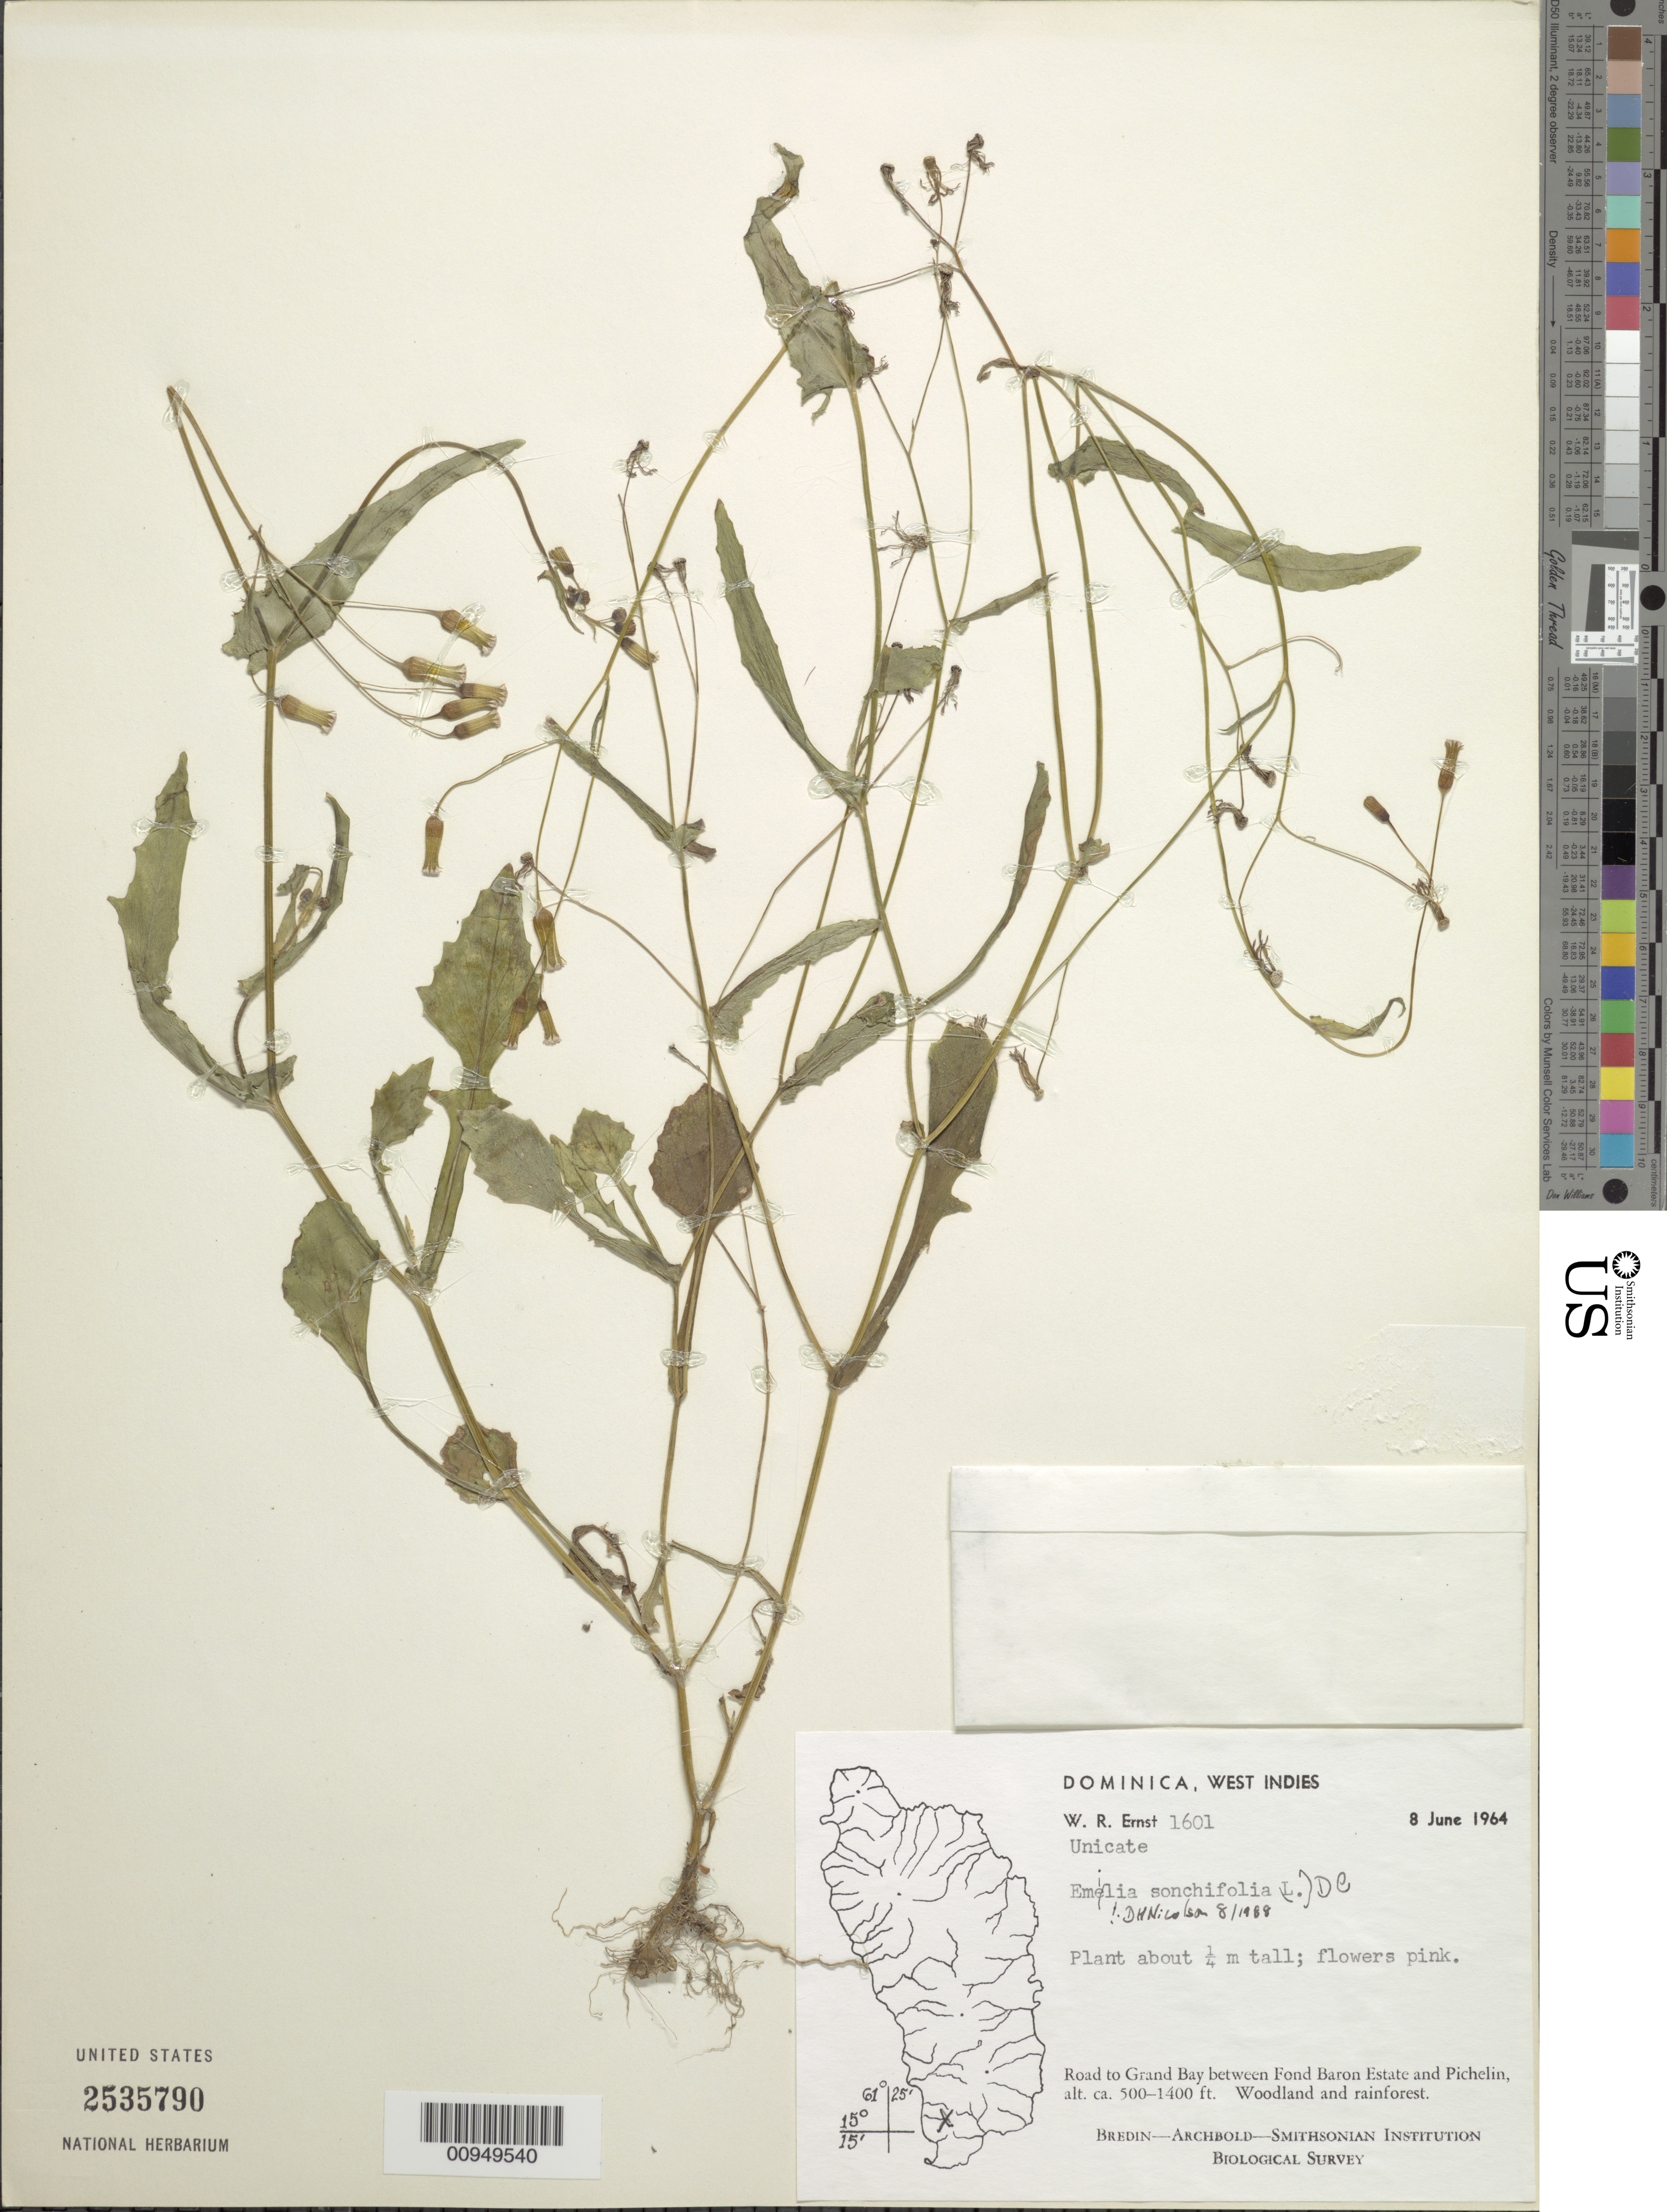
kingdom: Plantae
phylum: Tracheophyta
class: Magnoliopsida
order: Asterales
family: Asteraceae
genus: Emilia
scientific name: Emilia sonchifolia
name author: (L.) DC.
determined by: Nicolson, Dan H.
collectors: W. R. Ernst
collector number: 1601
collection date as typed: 08 Jun 1964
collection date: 1964-06-08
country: Dominica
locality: Road to Grand Bay between Fond Baron Estate and Pichelin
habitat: Woodland and rainforest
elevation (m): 15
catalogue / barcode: US 2535790